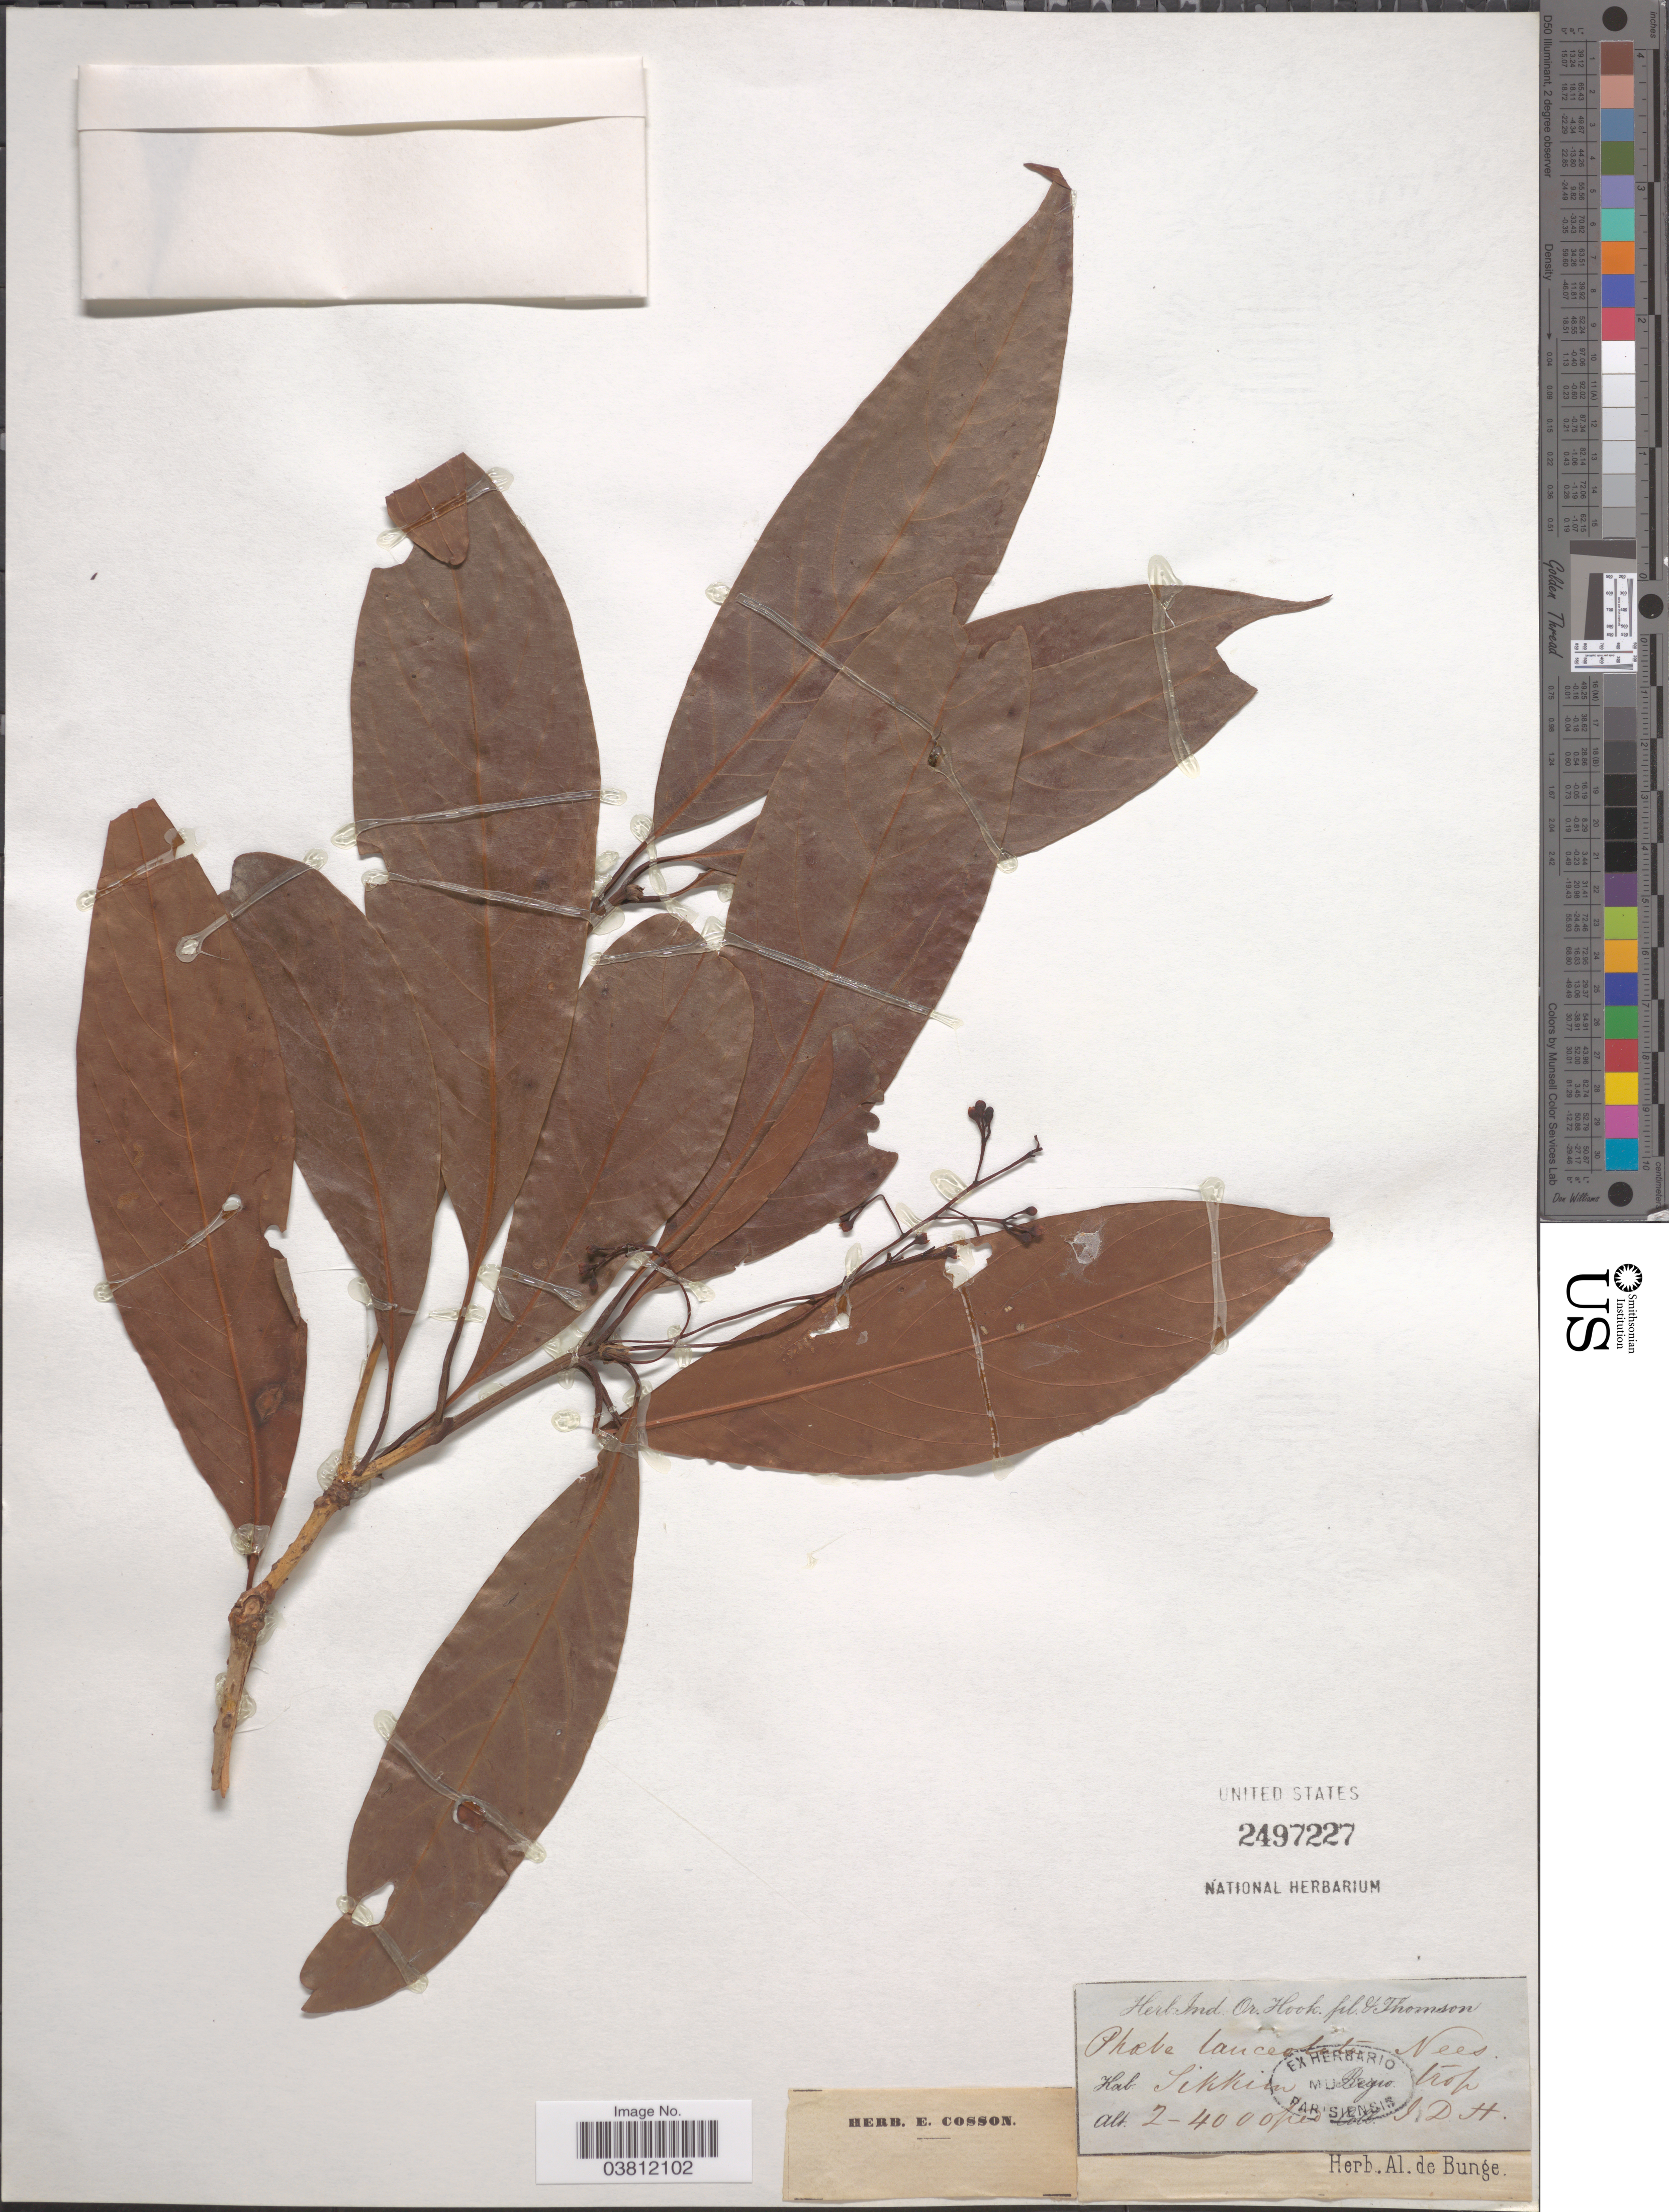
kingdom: Plantae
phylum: Tracheophyta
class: Magnoliopsida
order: Laurales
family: Lauraceae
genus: Phoebe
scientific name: Phoebe lanceolata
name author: Nees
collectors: J. D. Hooker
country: India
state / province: Sikkim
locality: Regio trop.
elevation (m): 610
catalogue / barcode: US 2497227